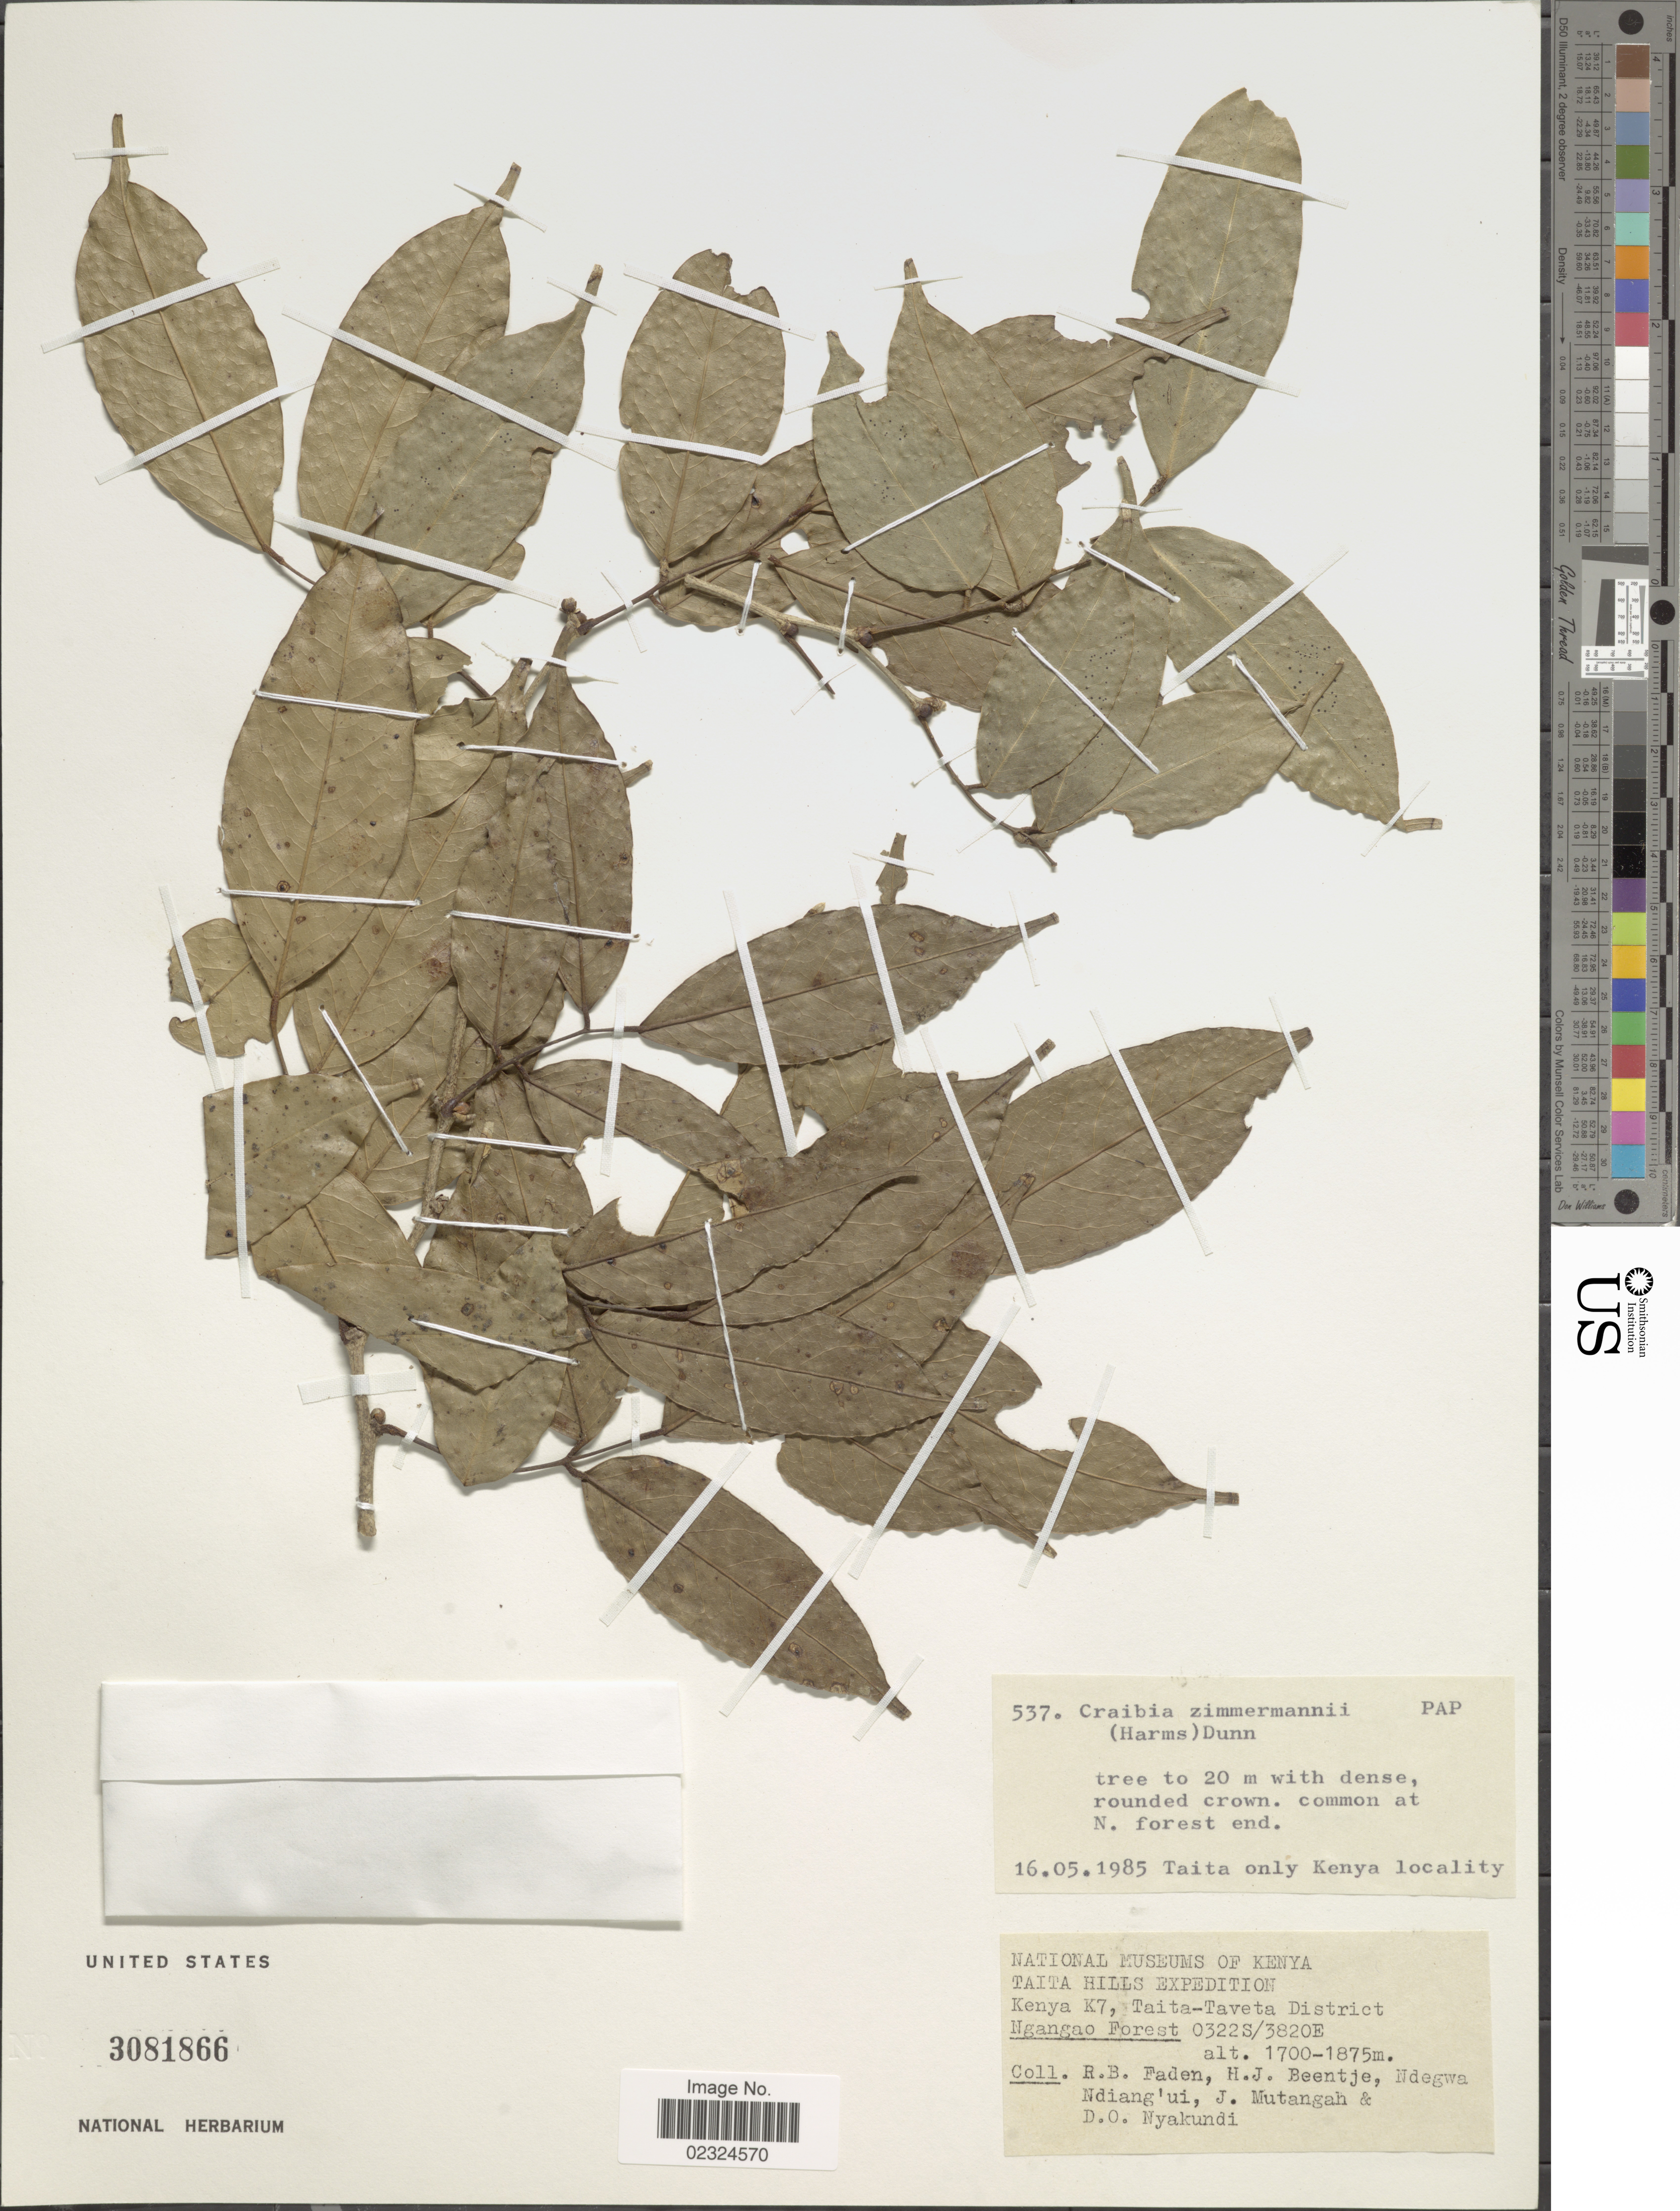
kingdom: Plantae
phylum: Tracheophyta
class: Magnoliopsida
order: Fabales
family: Fabaceae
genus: Craibia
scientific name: Craibia zimmermannii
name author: (Harms) Dunn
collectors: R. B. Faden, H. J. Beentje, Ndegwa Ndiang'ui, J. Mutangah & D. Nyakundi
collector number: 537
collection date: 1985-05-16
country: Kenya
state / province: Taita Taveta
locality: Taita Hills. Kenya K7, Taita-Taveta District. Ngangao forest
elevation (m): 1700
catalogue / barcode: US 3081866